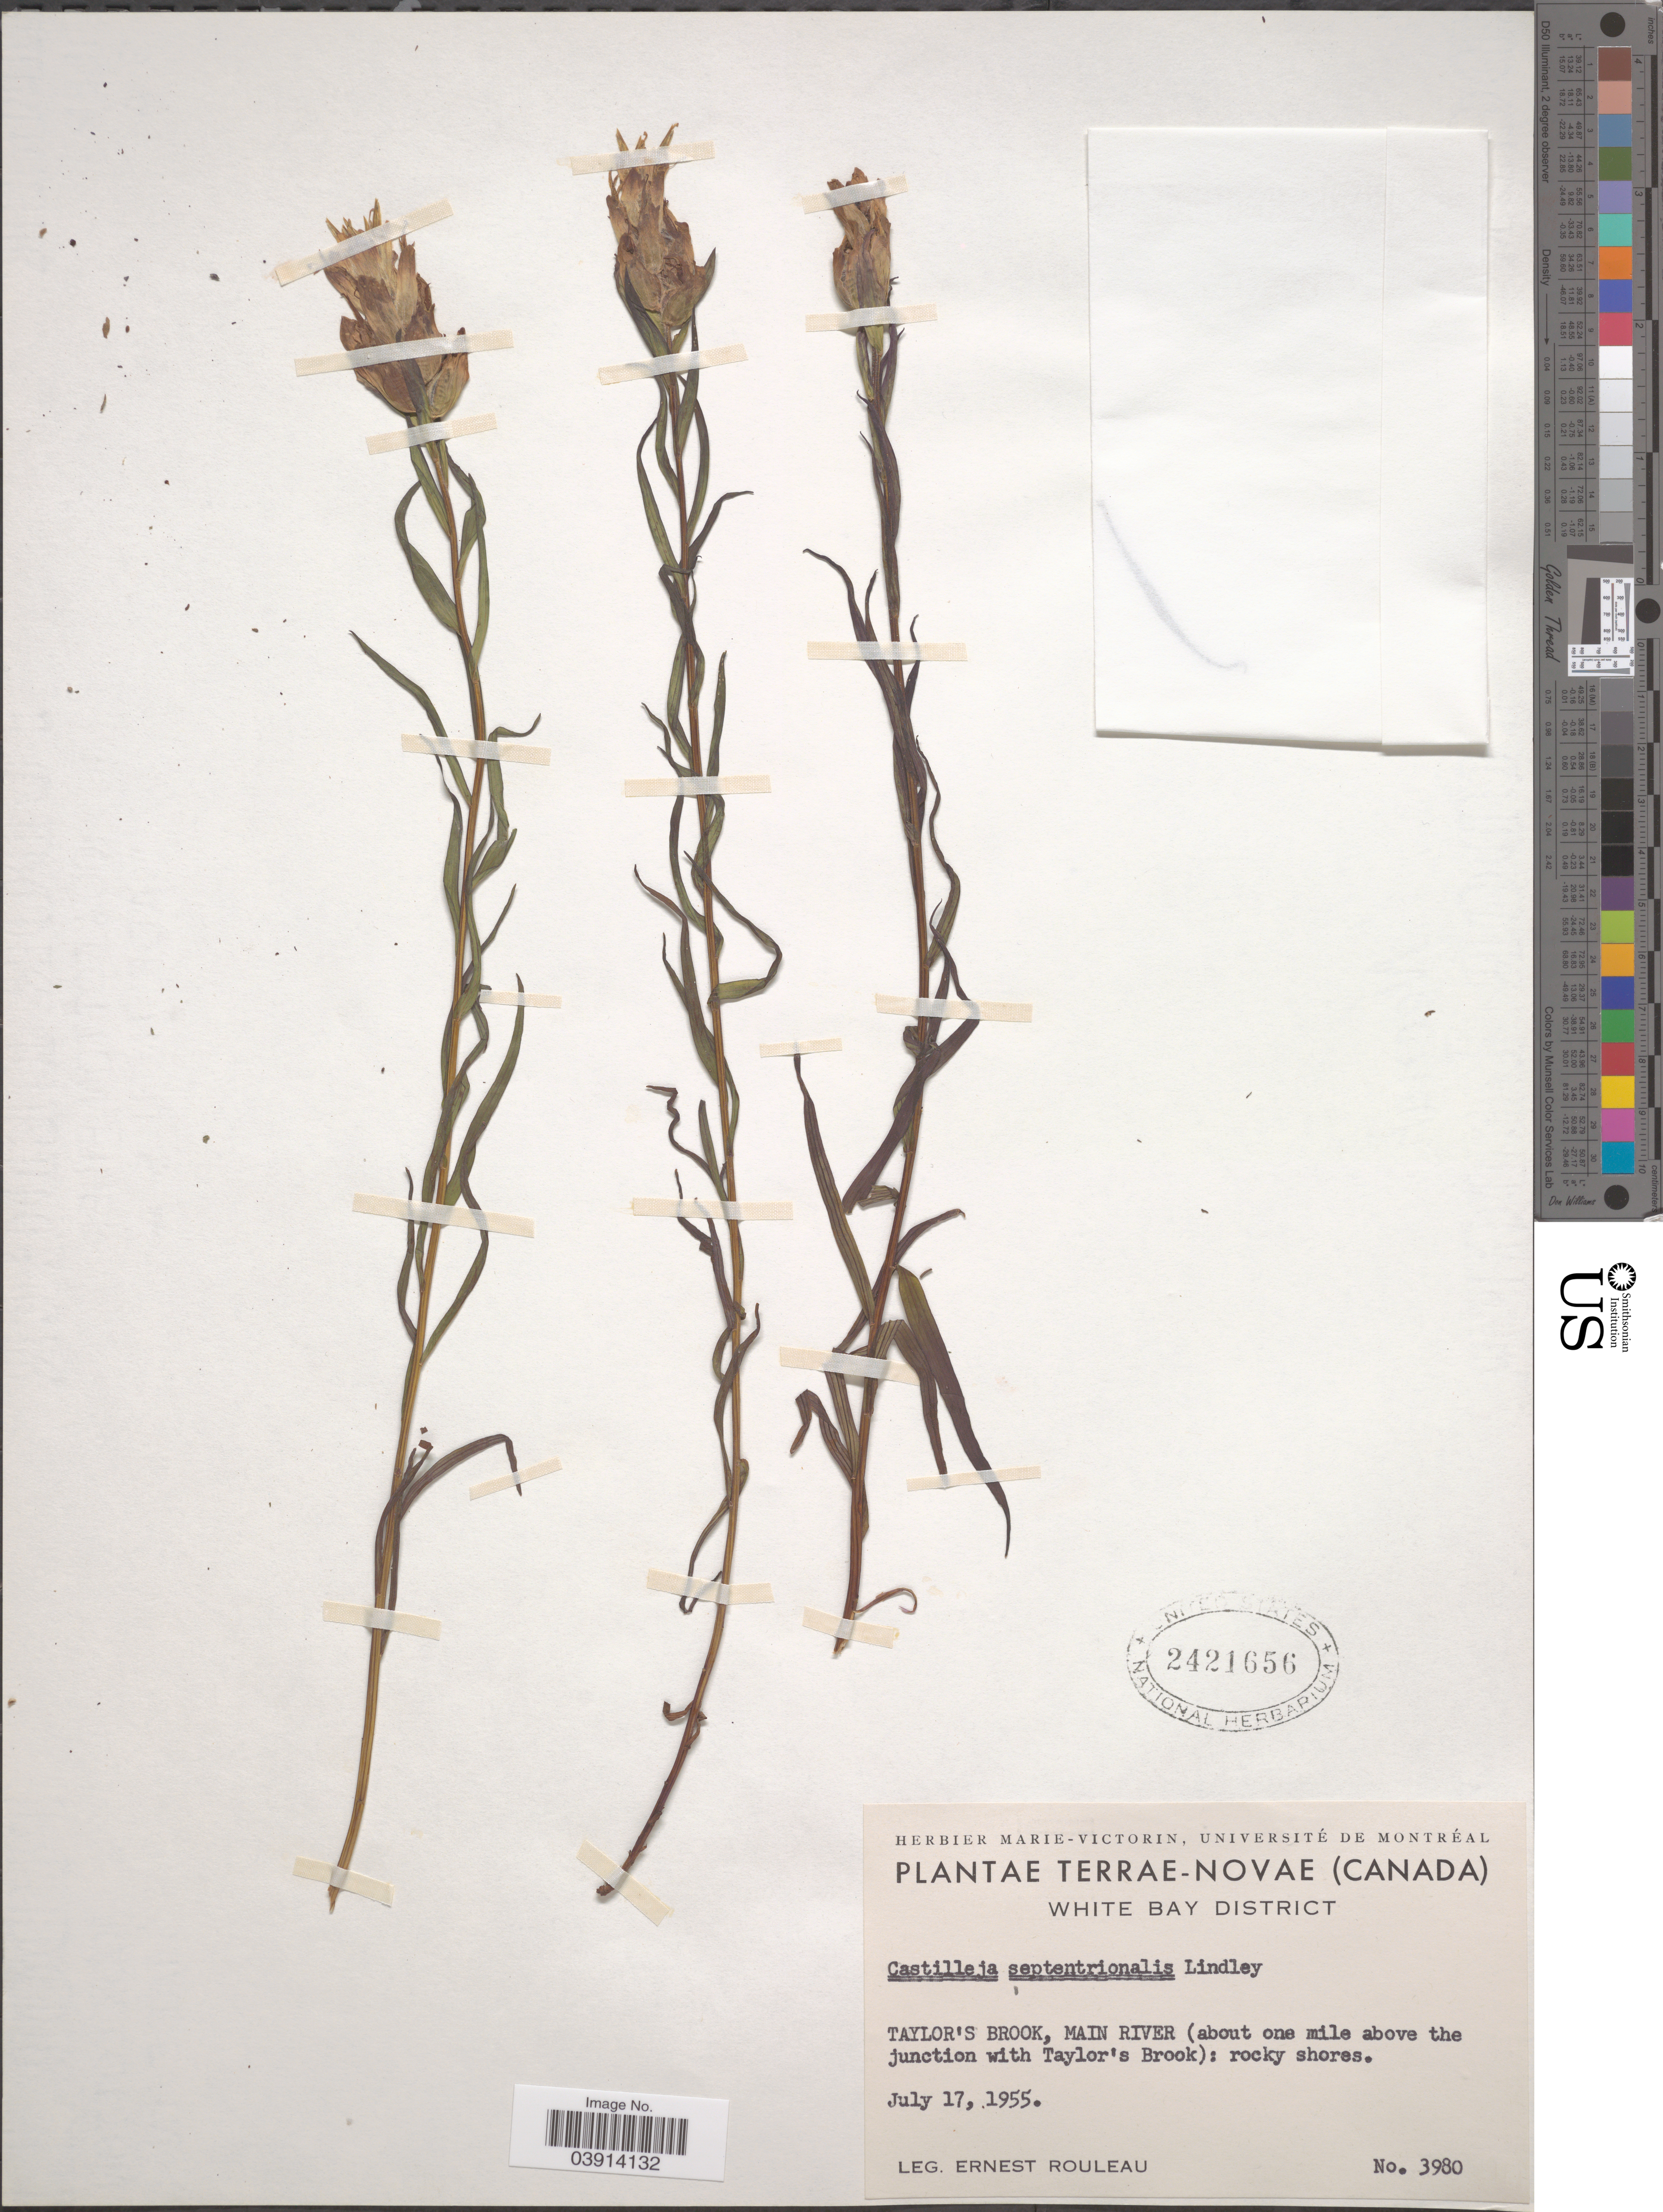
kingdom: Plantae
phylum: Tracheophyta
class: Magnoliopsida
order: Lamiales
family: Orobanchaceae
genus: Castilleja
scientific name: Castilleja septentrionalis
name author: Lindl.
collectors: J. Rouleau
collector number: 3980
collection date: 1955-07-17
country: Canada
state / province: Newfoundland and Labrador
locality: Terrae-novae. White Bay District. Taylor's Brook, Main River (about one mile above the junction with Taylor's Brook).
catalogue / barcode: US 2421656